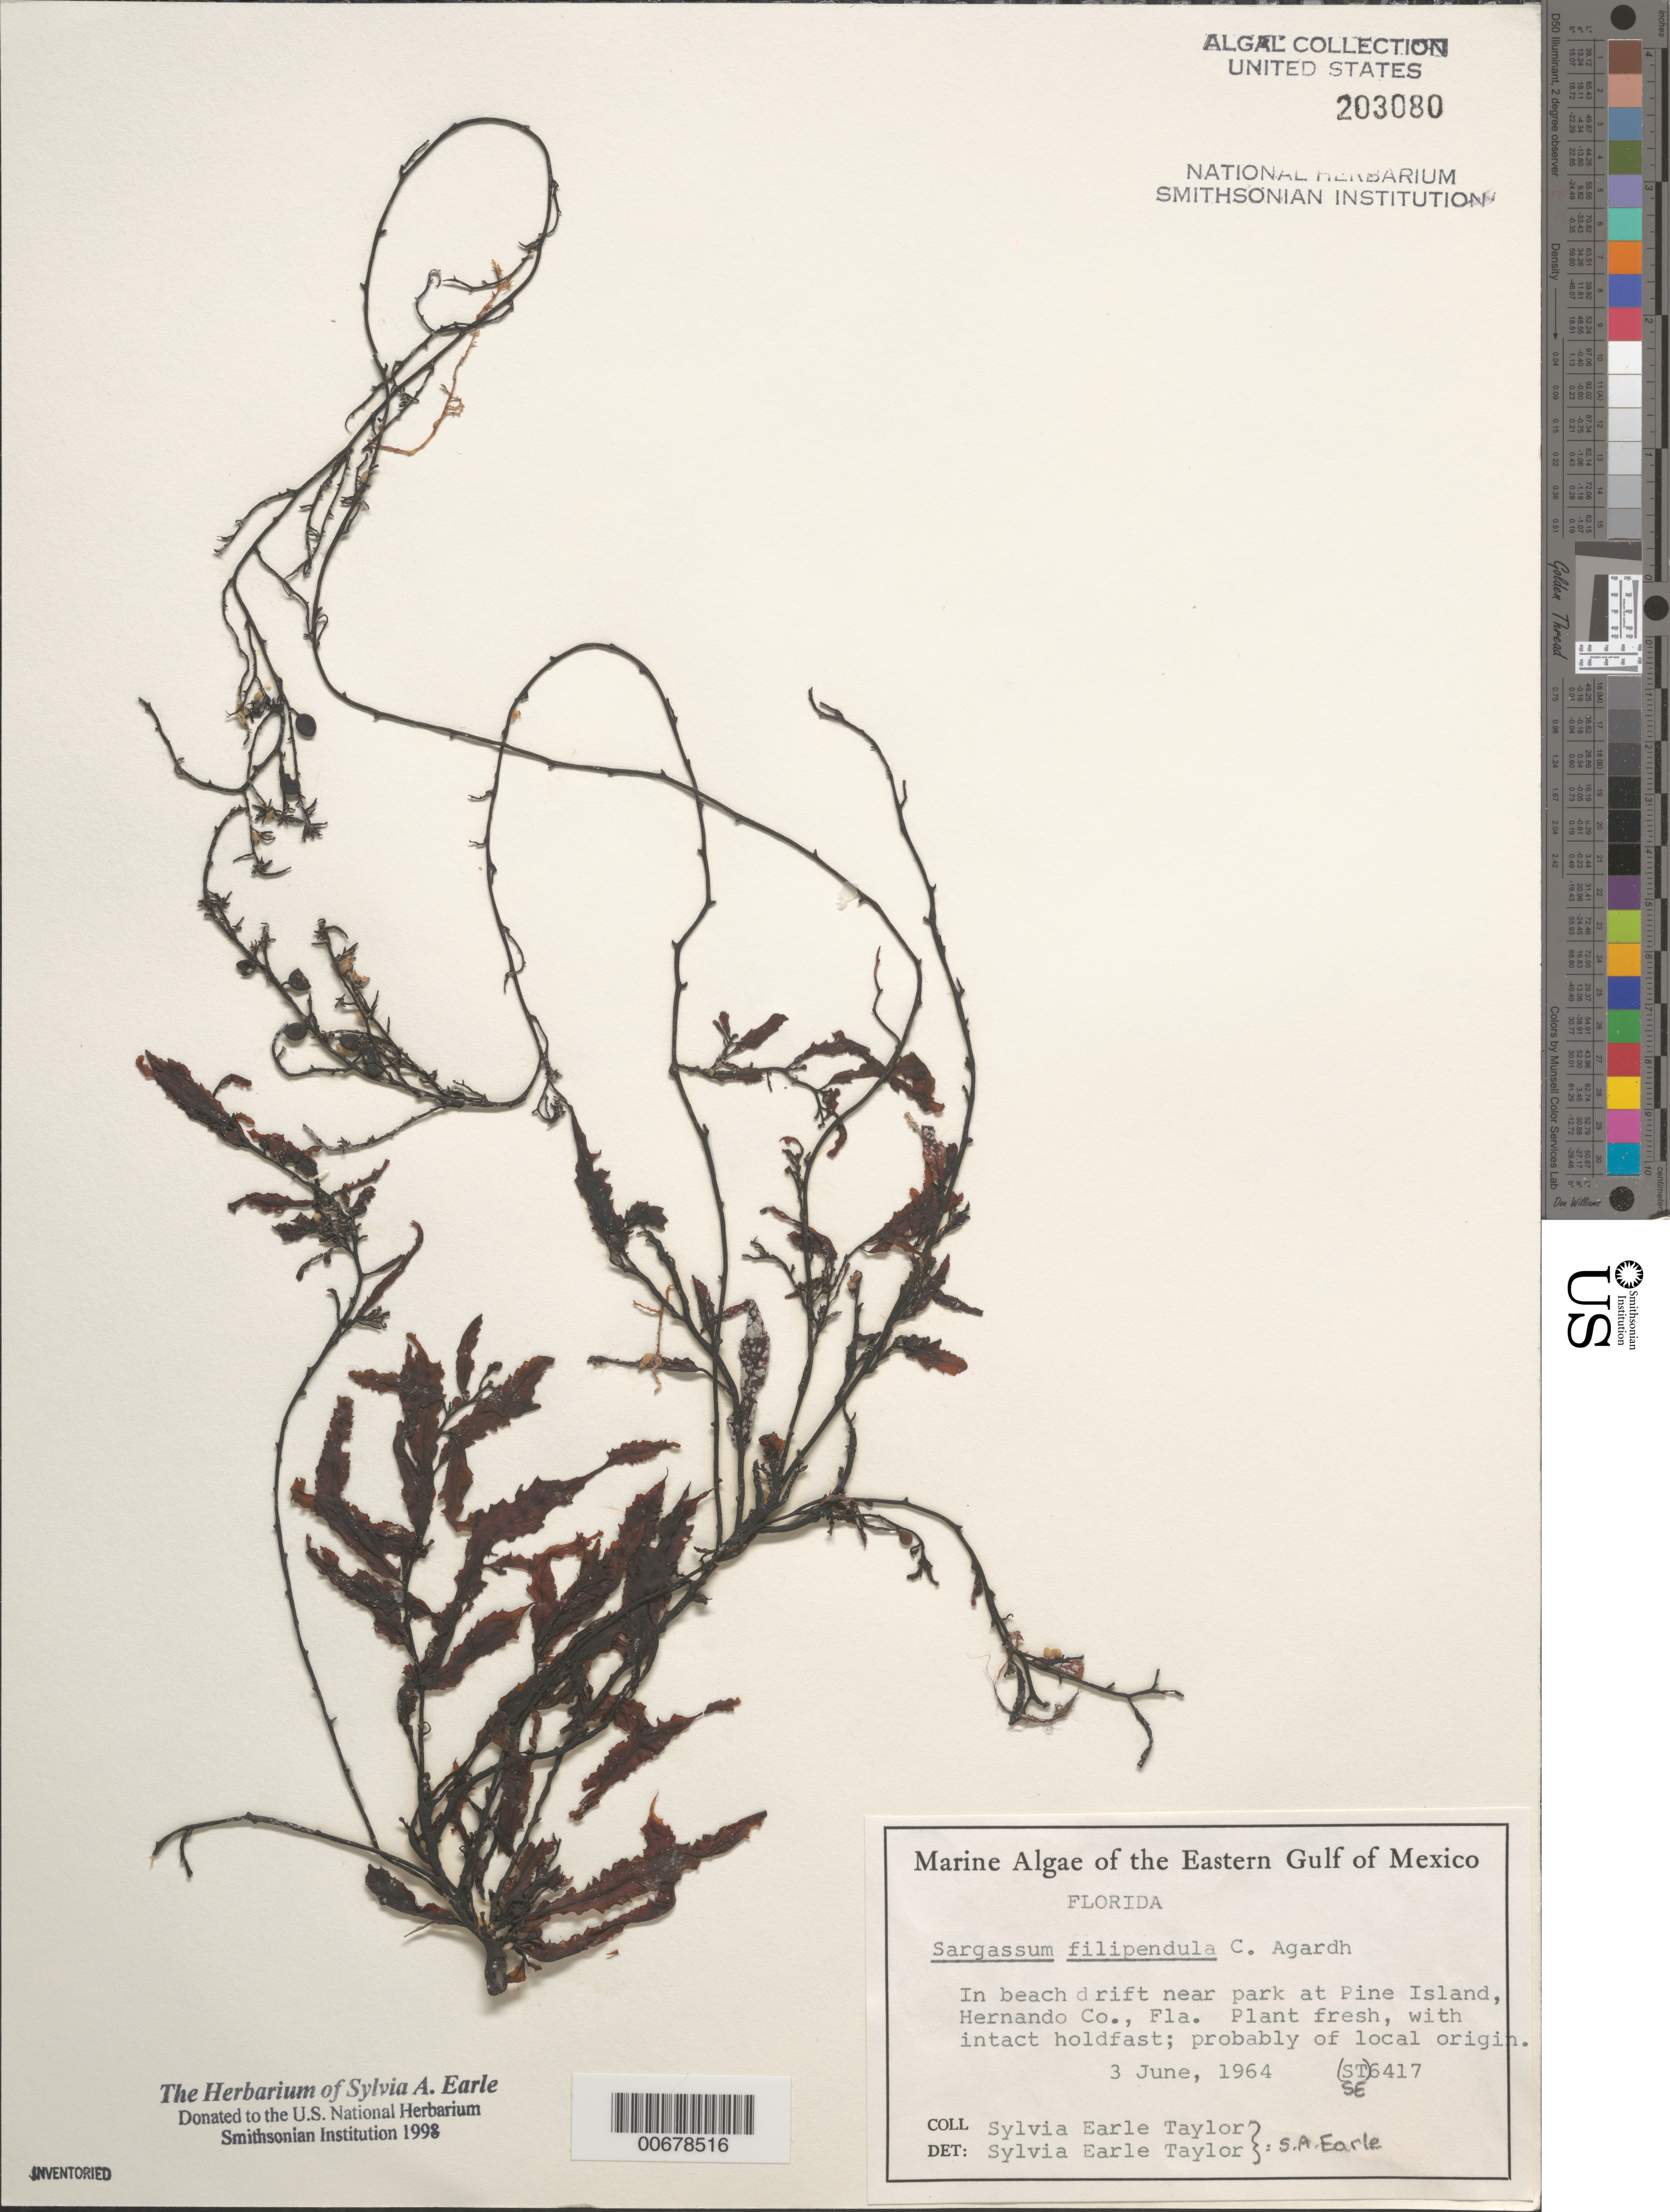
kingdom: Chromista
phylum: Ochrophyta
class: Phaeophyceae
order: Fucales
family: Sargassaceae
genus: Sargassum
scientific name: Sargassum filipendula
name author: C. Agardh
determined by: Earle, S. A.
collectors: S. A. Earle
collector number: SE 6417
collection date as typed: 03 Jun 1964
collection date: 1964-06-03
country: United States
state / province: Florida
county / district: Hernando County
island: Pine Island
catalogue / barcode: US 203080